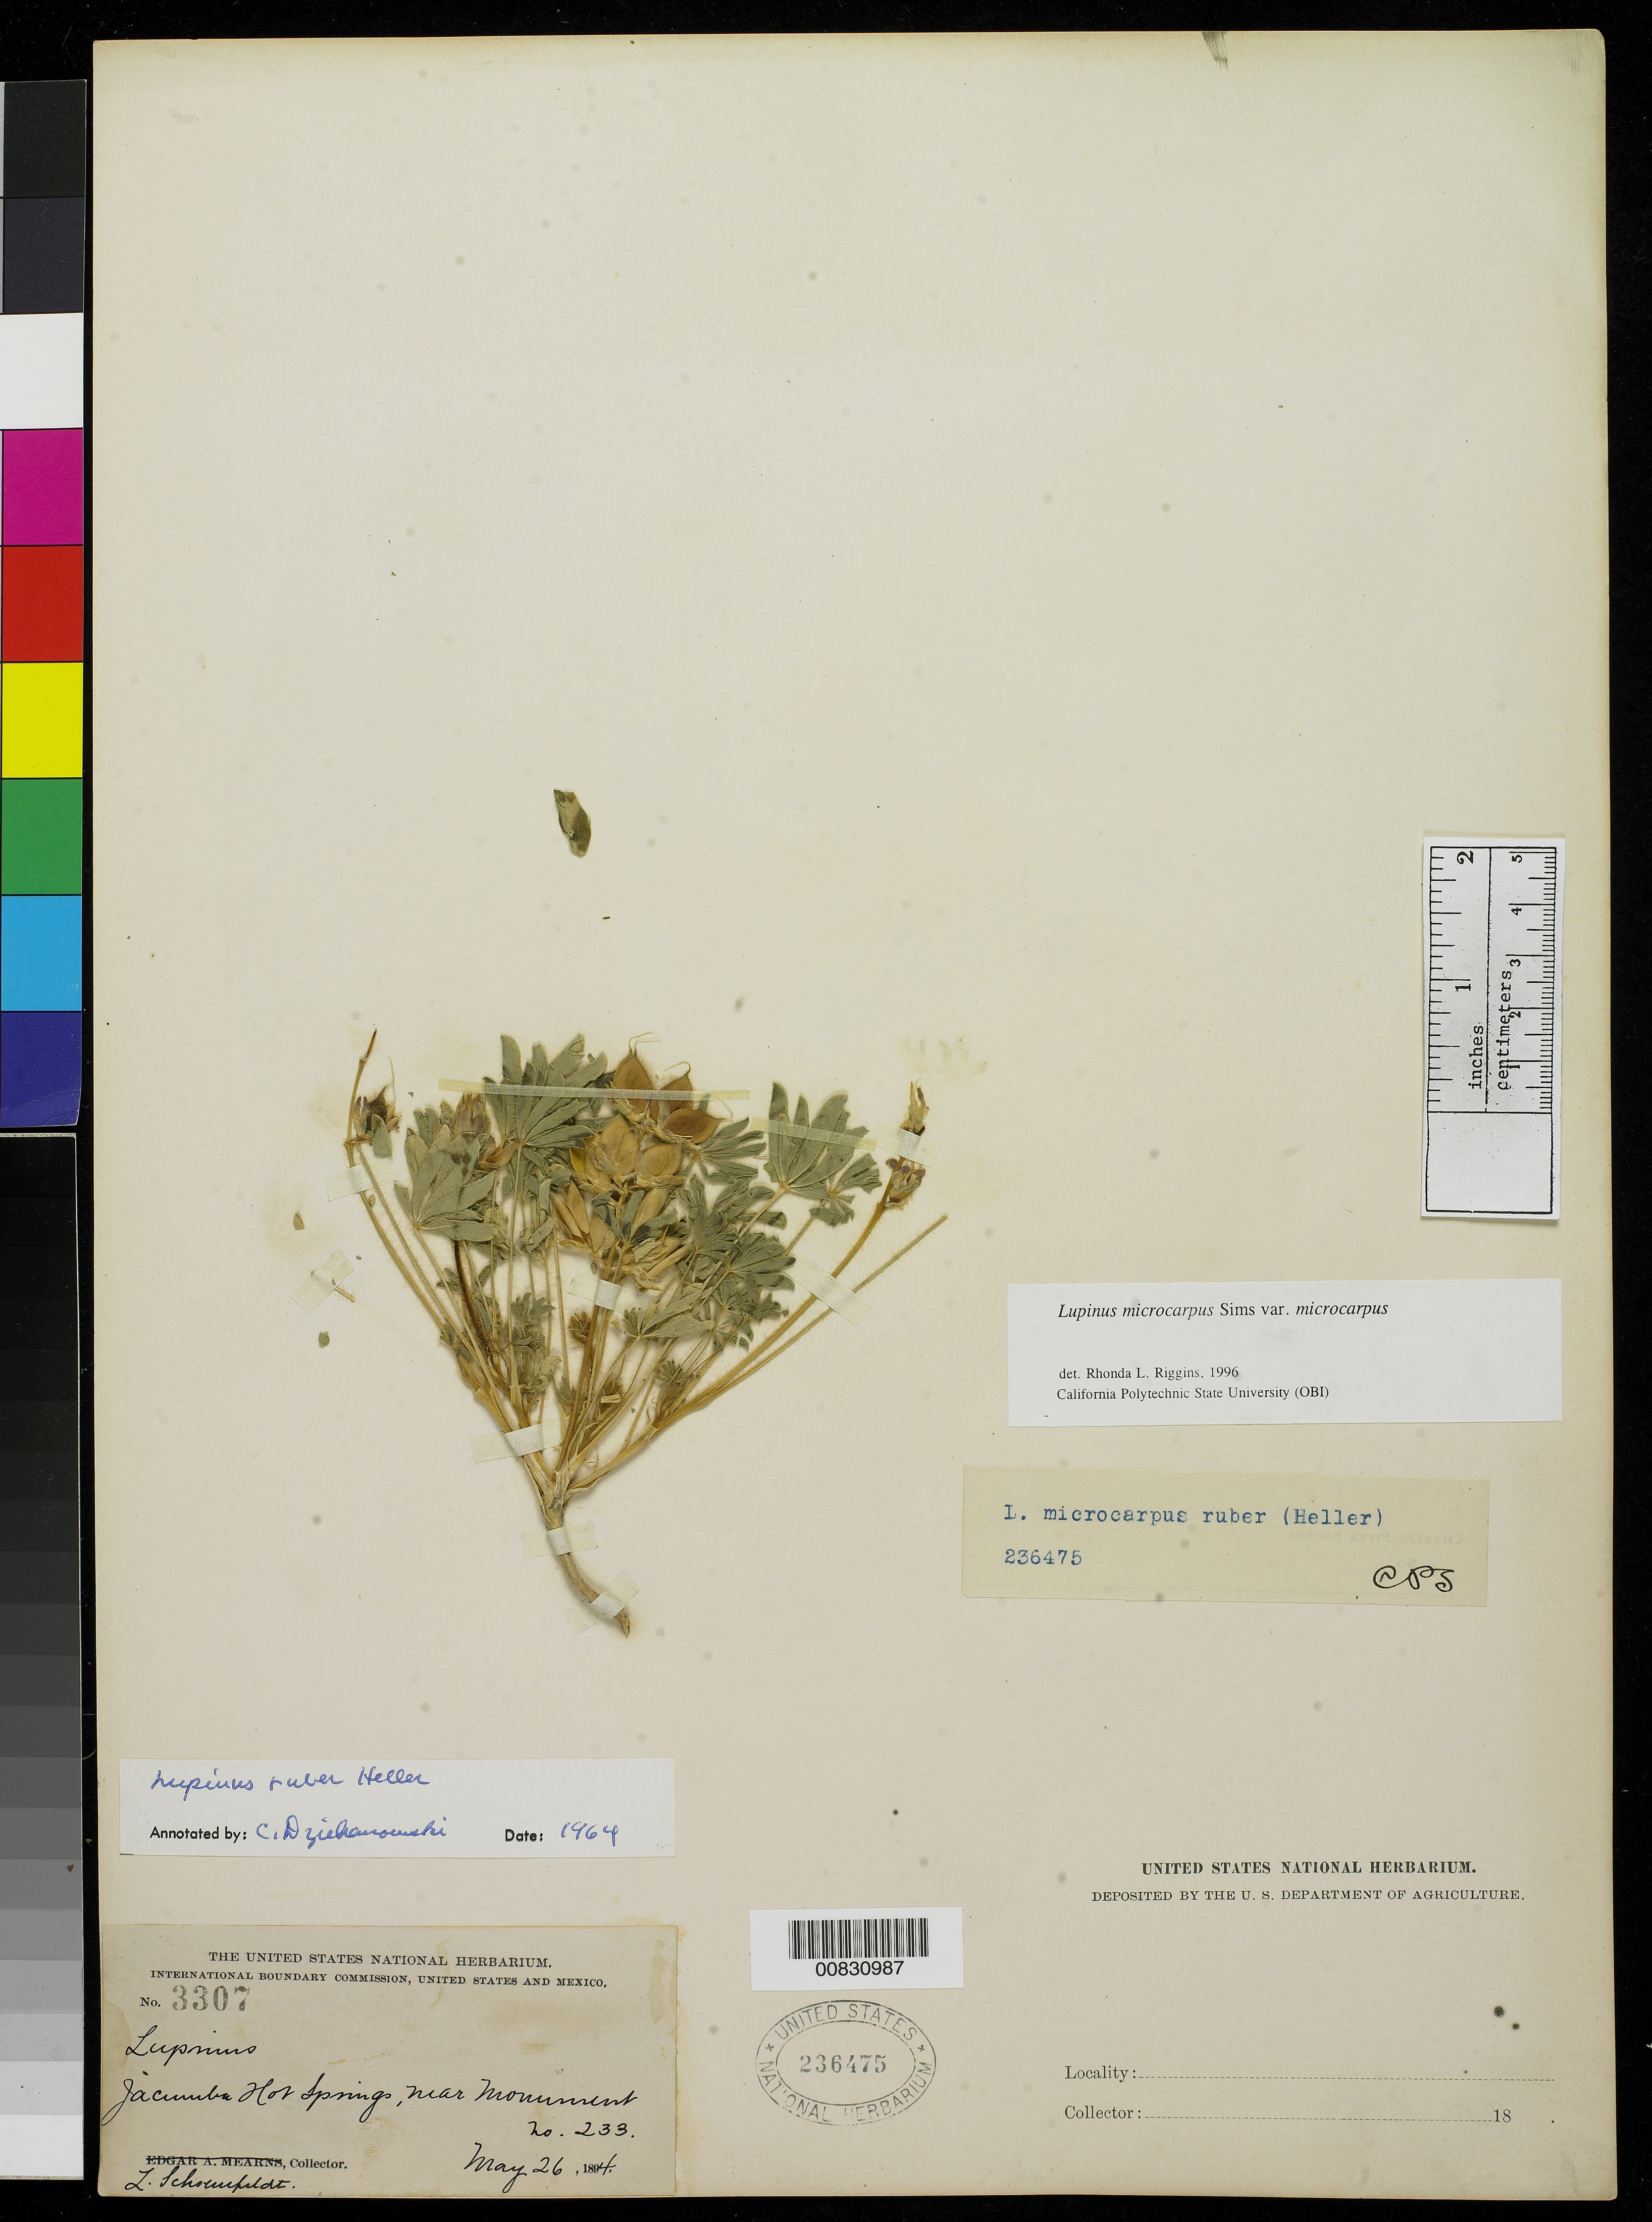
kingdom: Plantae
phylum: Tracheophyta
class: Magnoliopsida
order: Fabales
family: Fabaceae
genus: Lupinus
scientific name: Lupinus microcarpus var. microcarpus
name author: Sims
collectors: L. Schoenfeldt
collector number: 3307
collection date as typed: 26 May 1894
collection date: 1894-05-26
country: United States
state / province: California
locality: Jacumba Hot Springs, near monument no. 233.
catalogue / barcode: US 236475